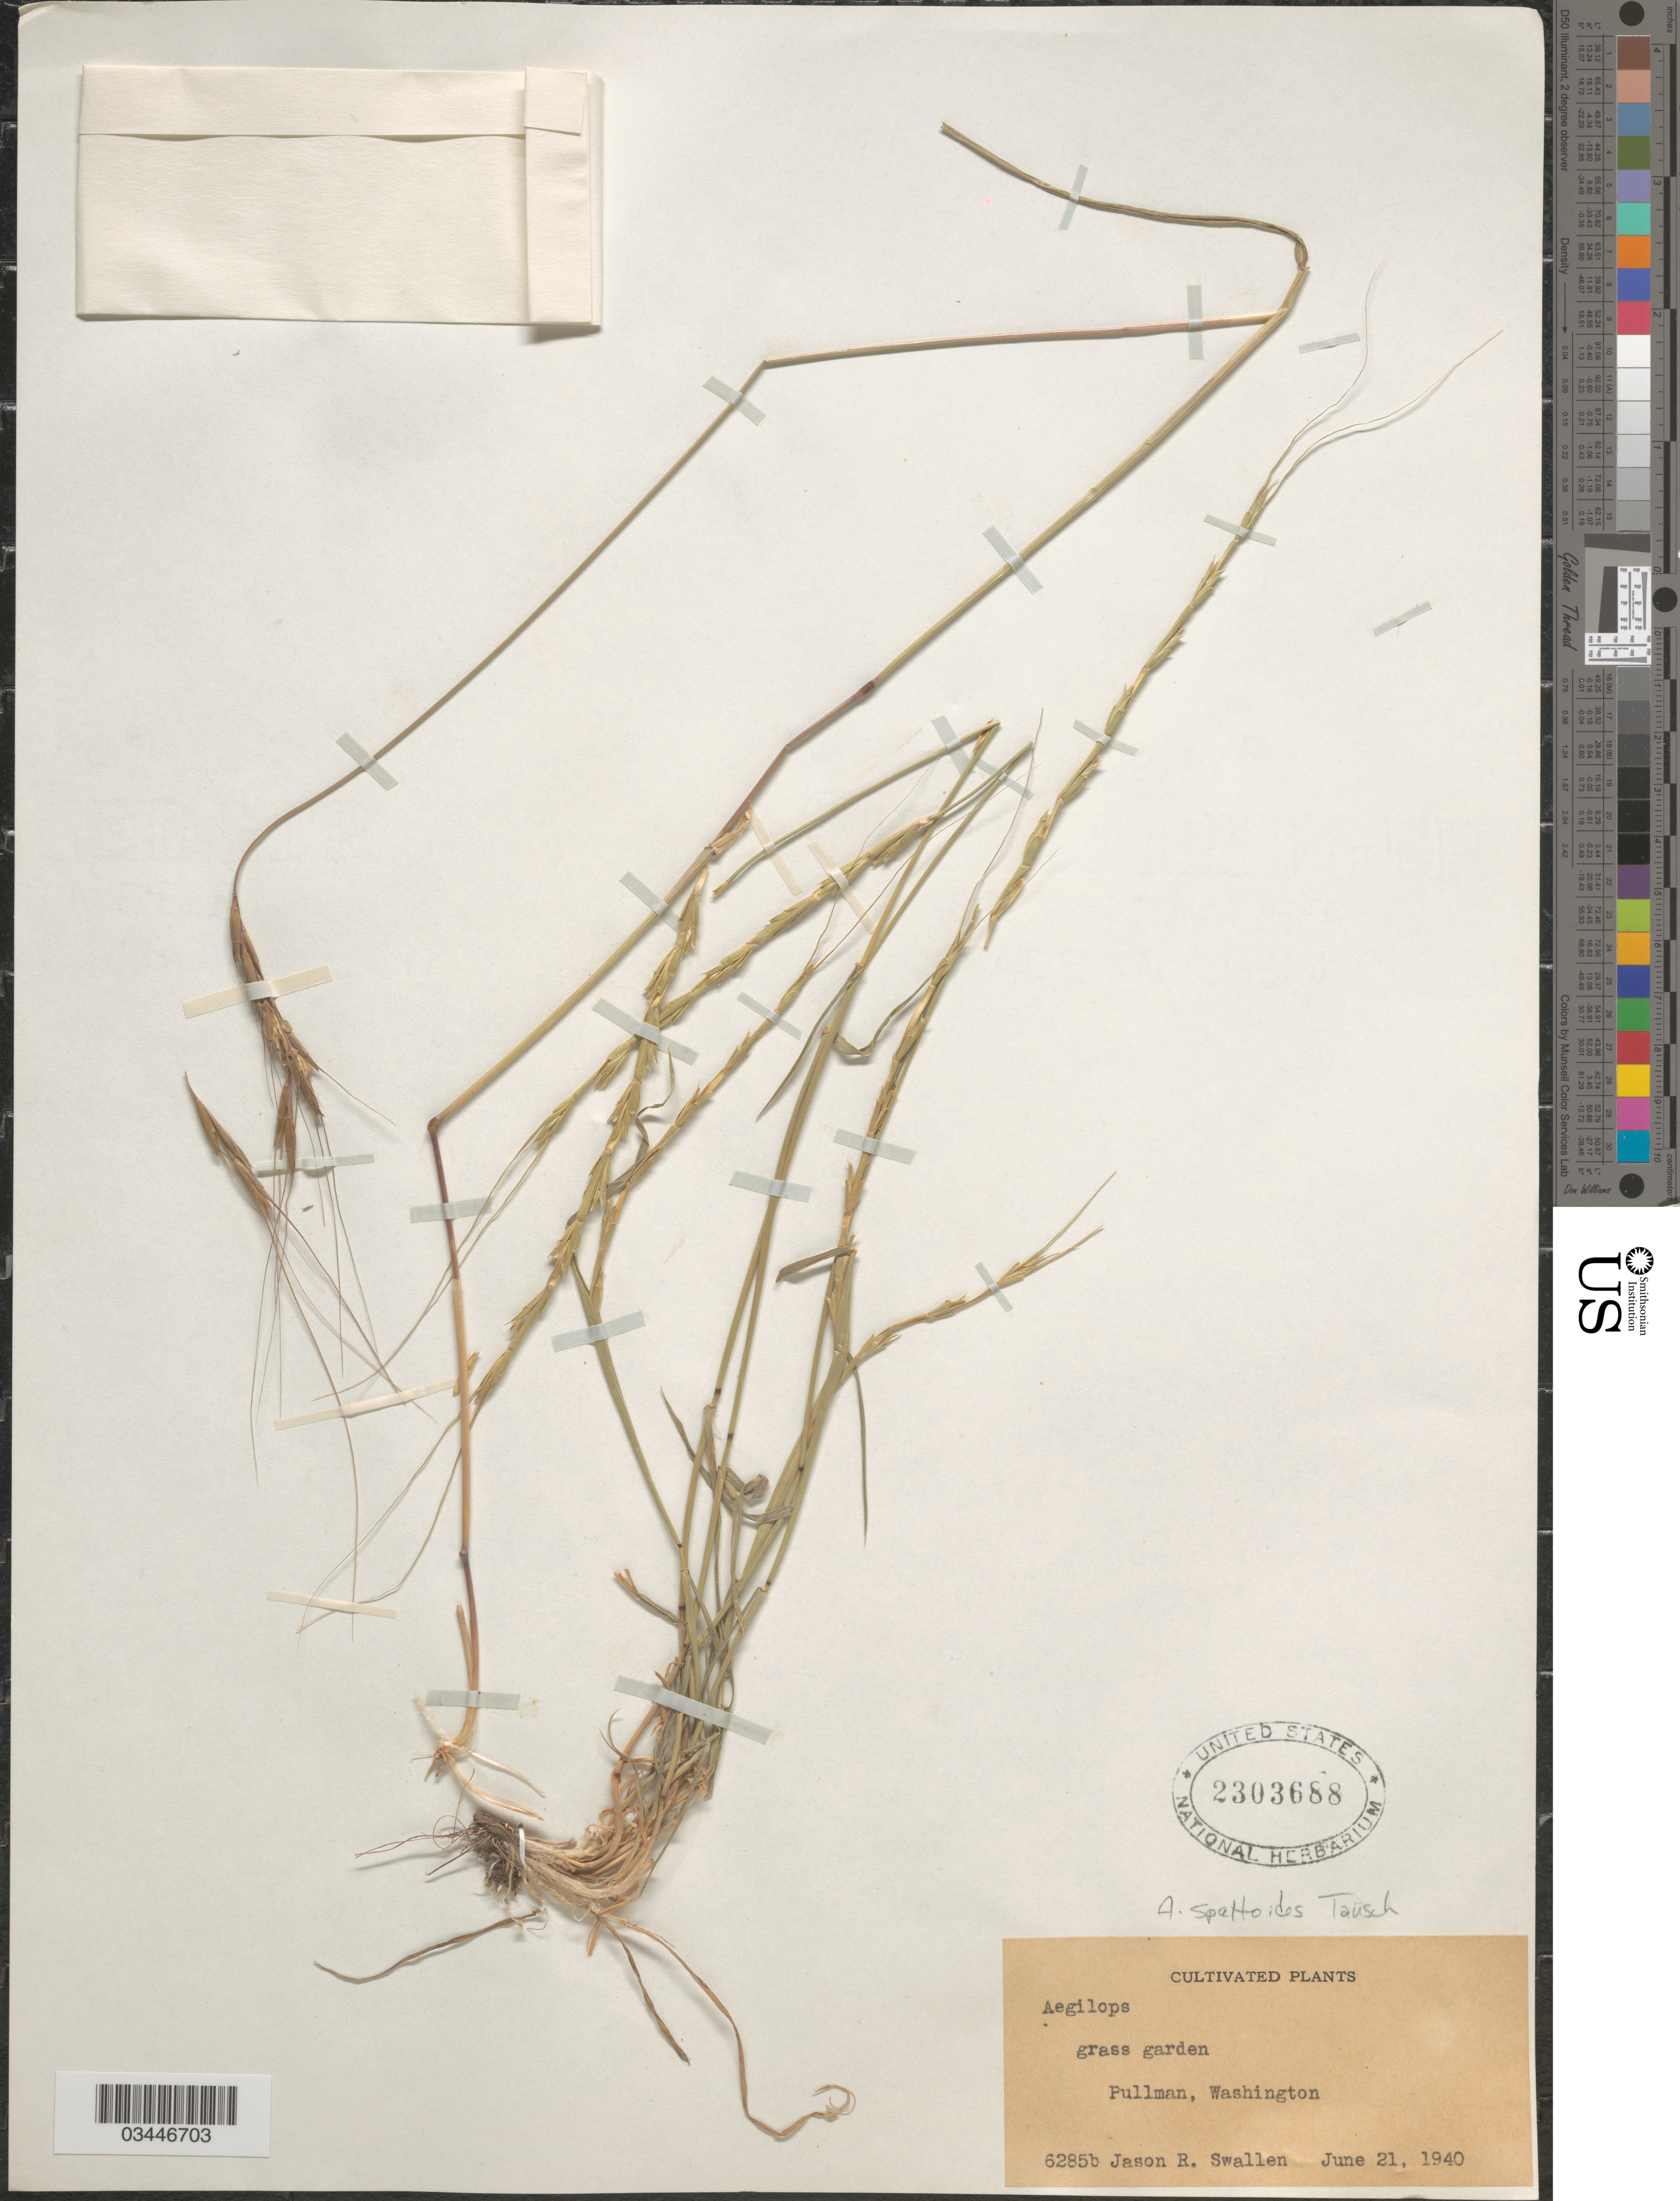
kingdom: Plantae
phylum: Tracheophyta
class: Liliopsida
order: Poales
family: Poaceae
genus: Aegilops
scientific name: Aegilops speltoides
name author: Tausch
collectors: J. R. Swallen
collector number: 6285b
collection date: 1940-06-21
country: United States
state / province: Washington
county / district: Whitman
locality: Grass garden. Pullman.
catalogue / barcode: US 2303688